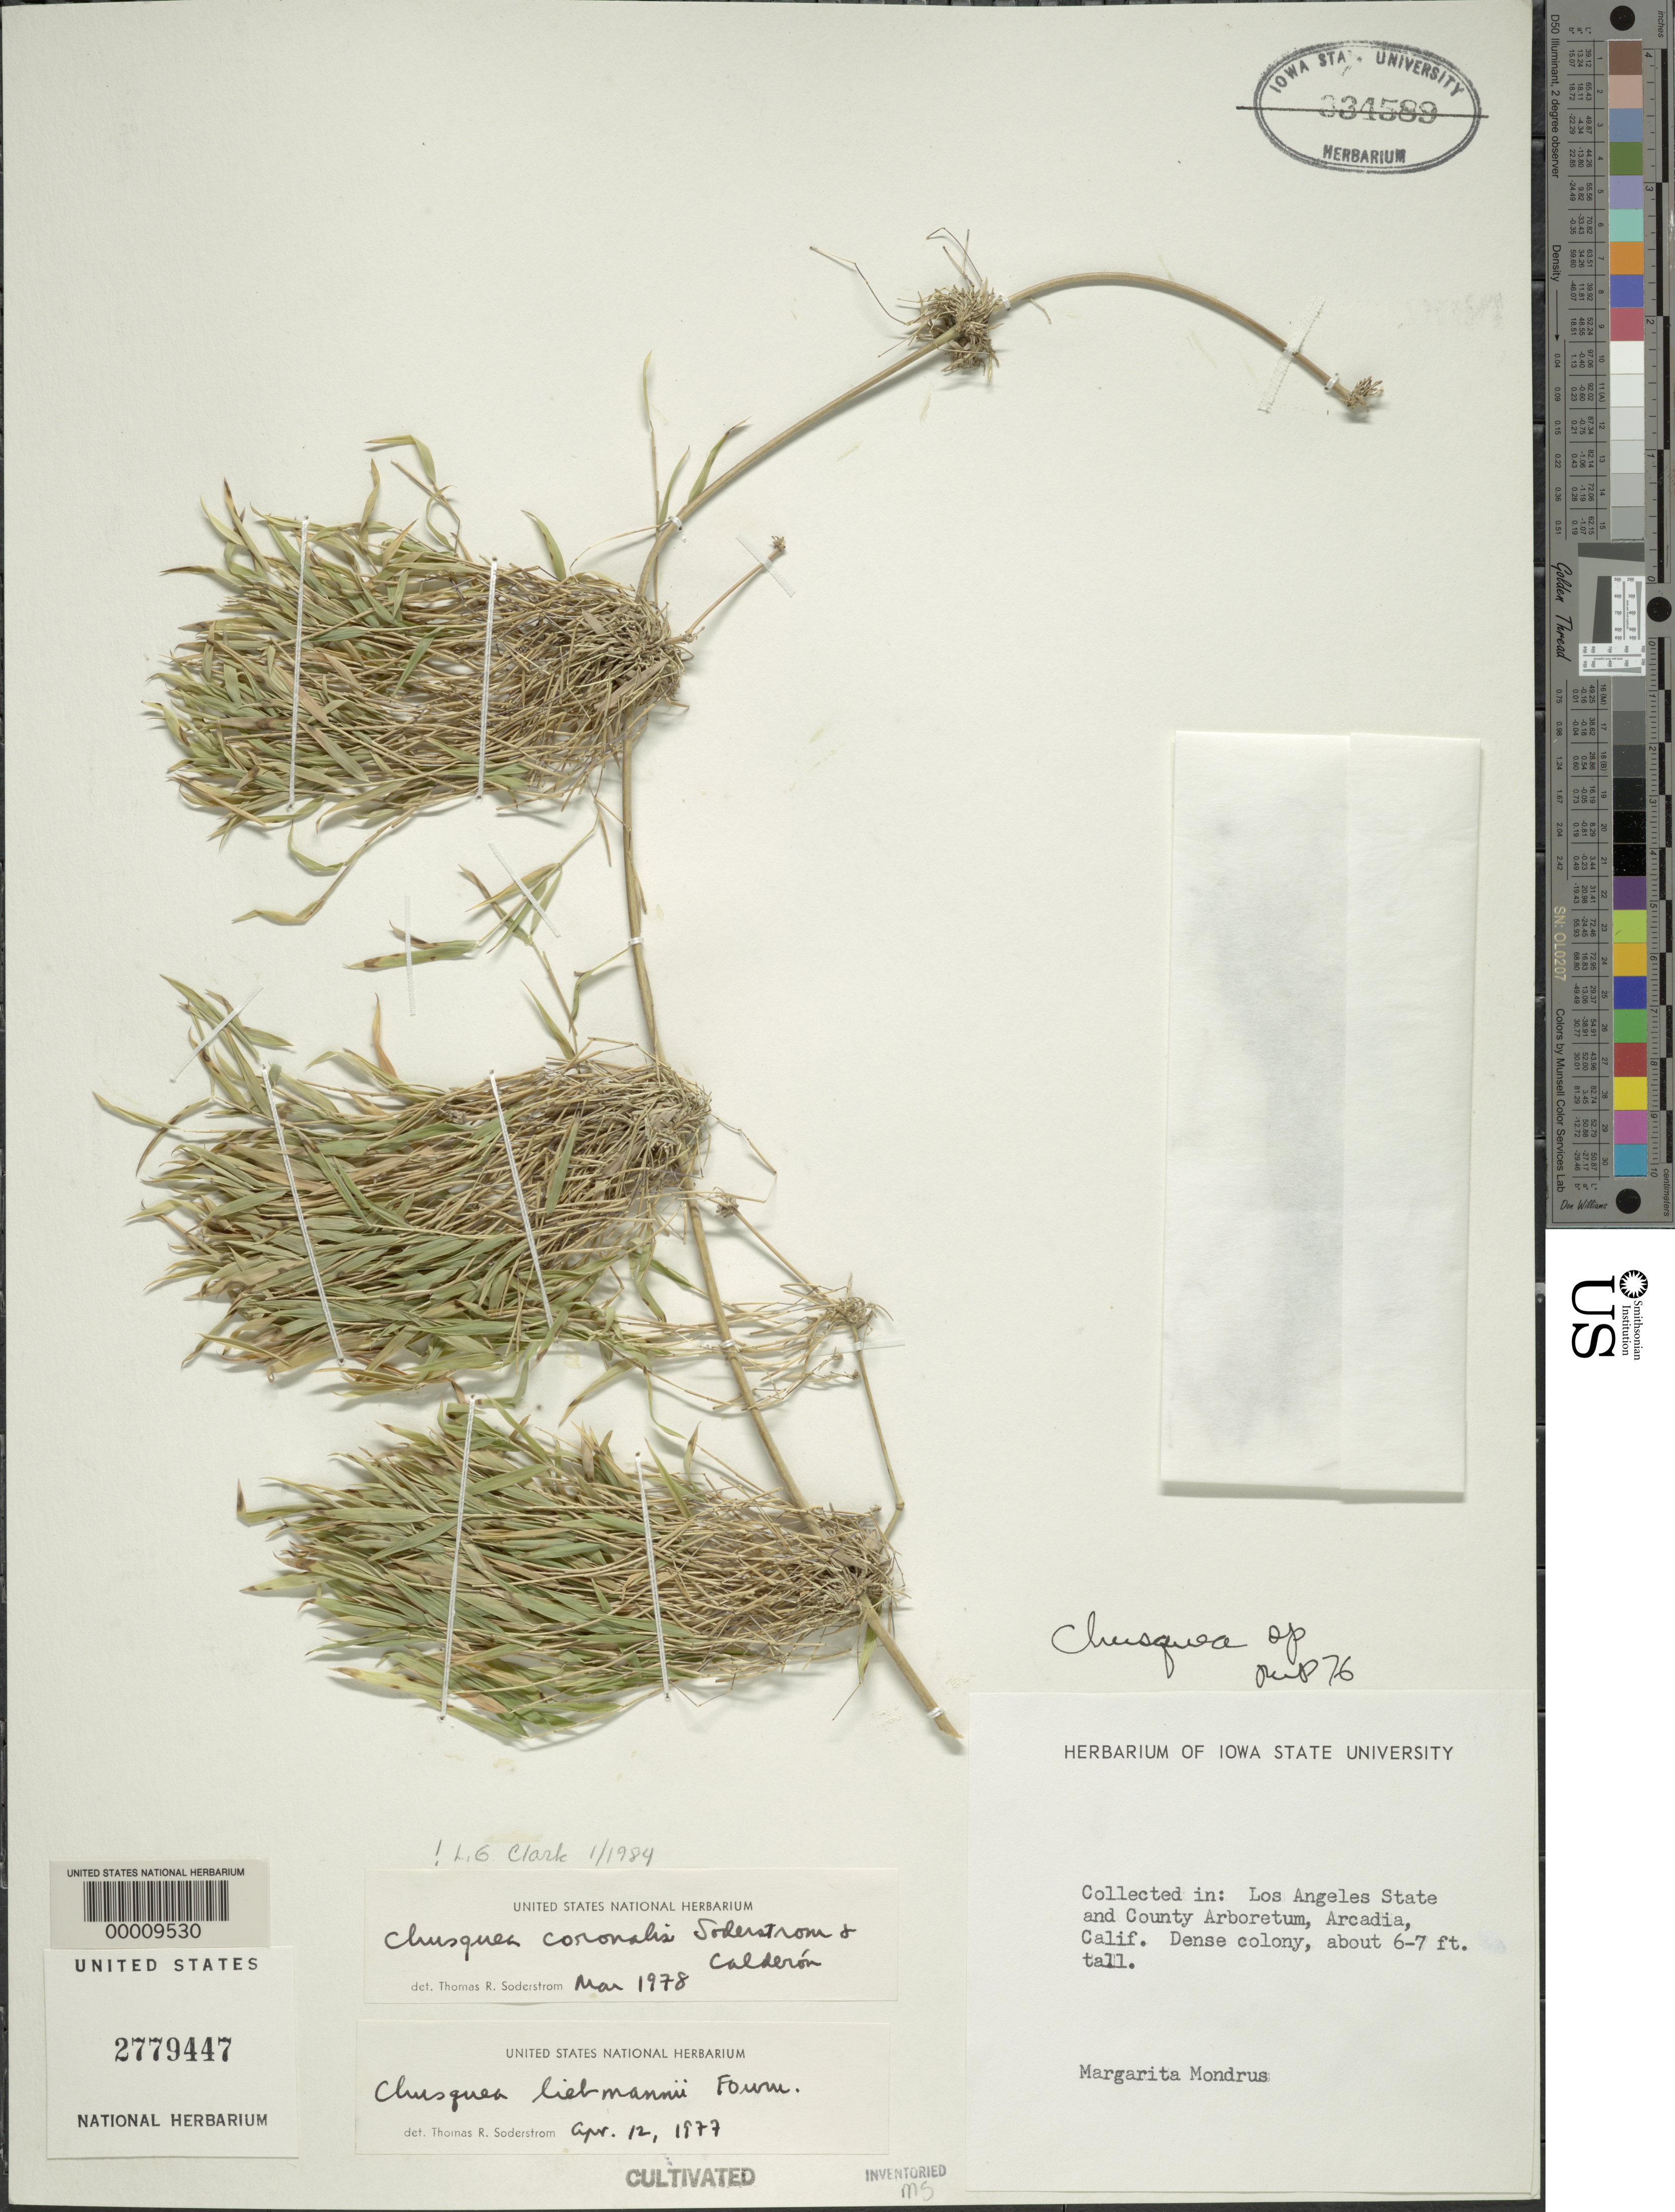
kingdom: Plantae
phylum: Tracheophyta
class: Liliopsida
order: Poales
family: Poaceae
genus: Chusquea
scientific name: Chusquea coronalis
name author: Soderstr. & C. E. Calderón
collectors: M. Monduras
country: United States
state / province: California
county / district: Los Angeles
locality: Los angeles arboretum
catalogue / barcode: US 2779447